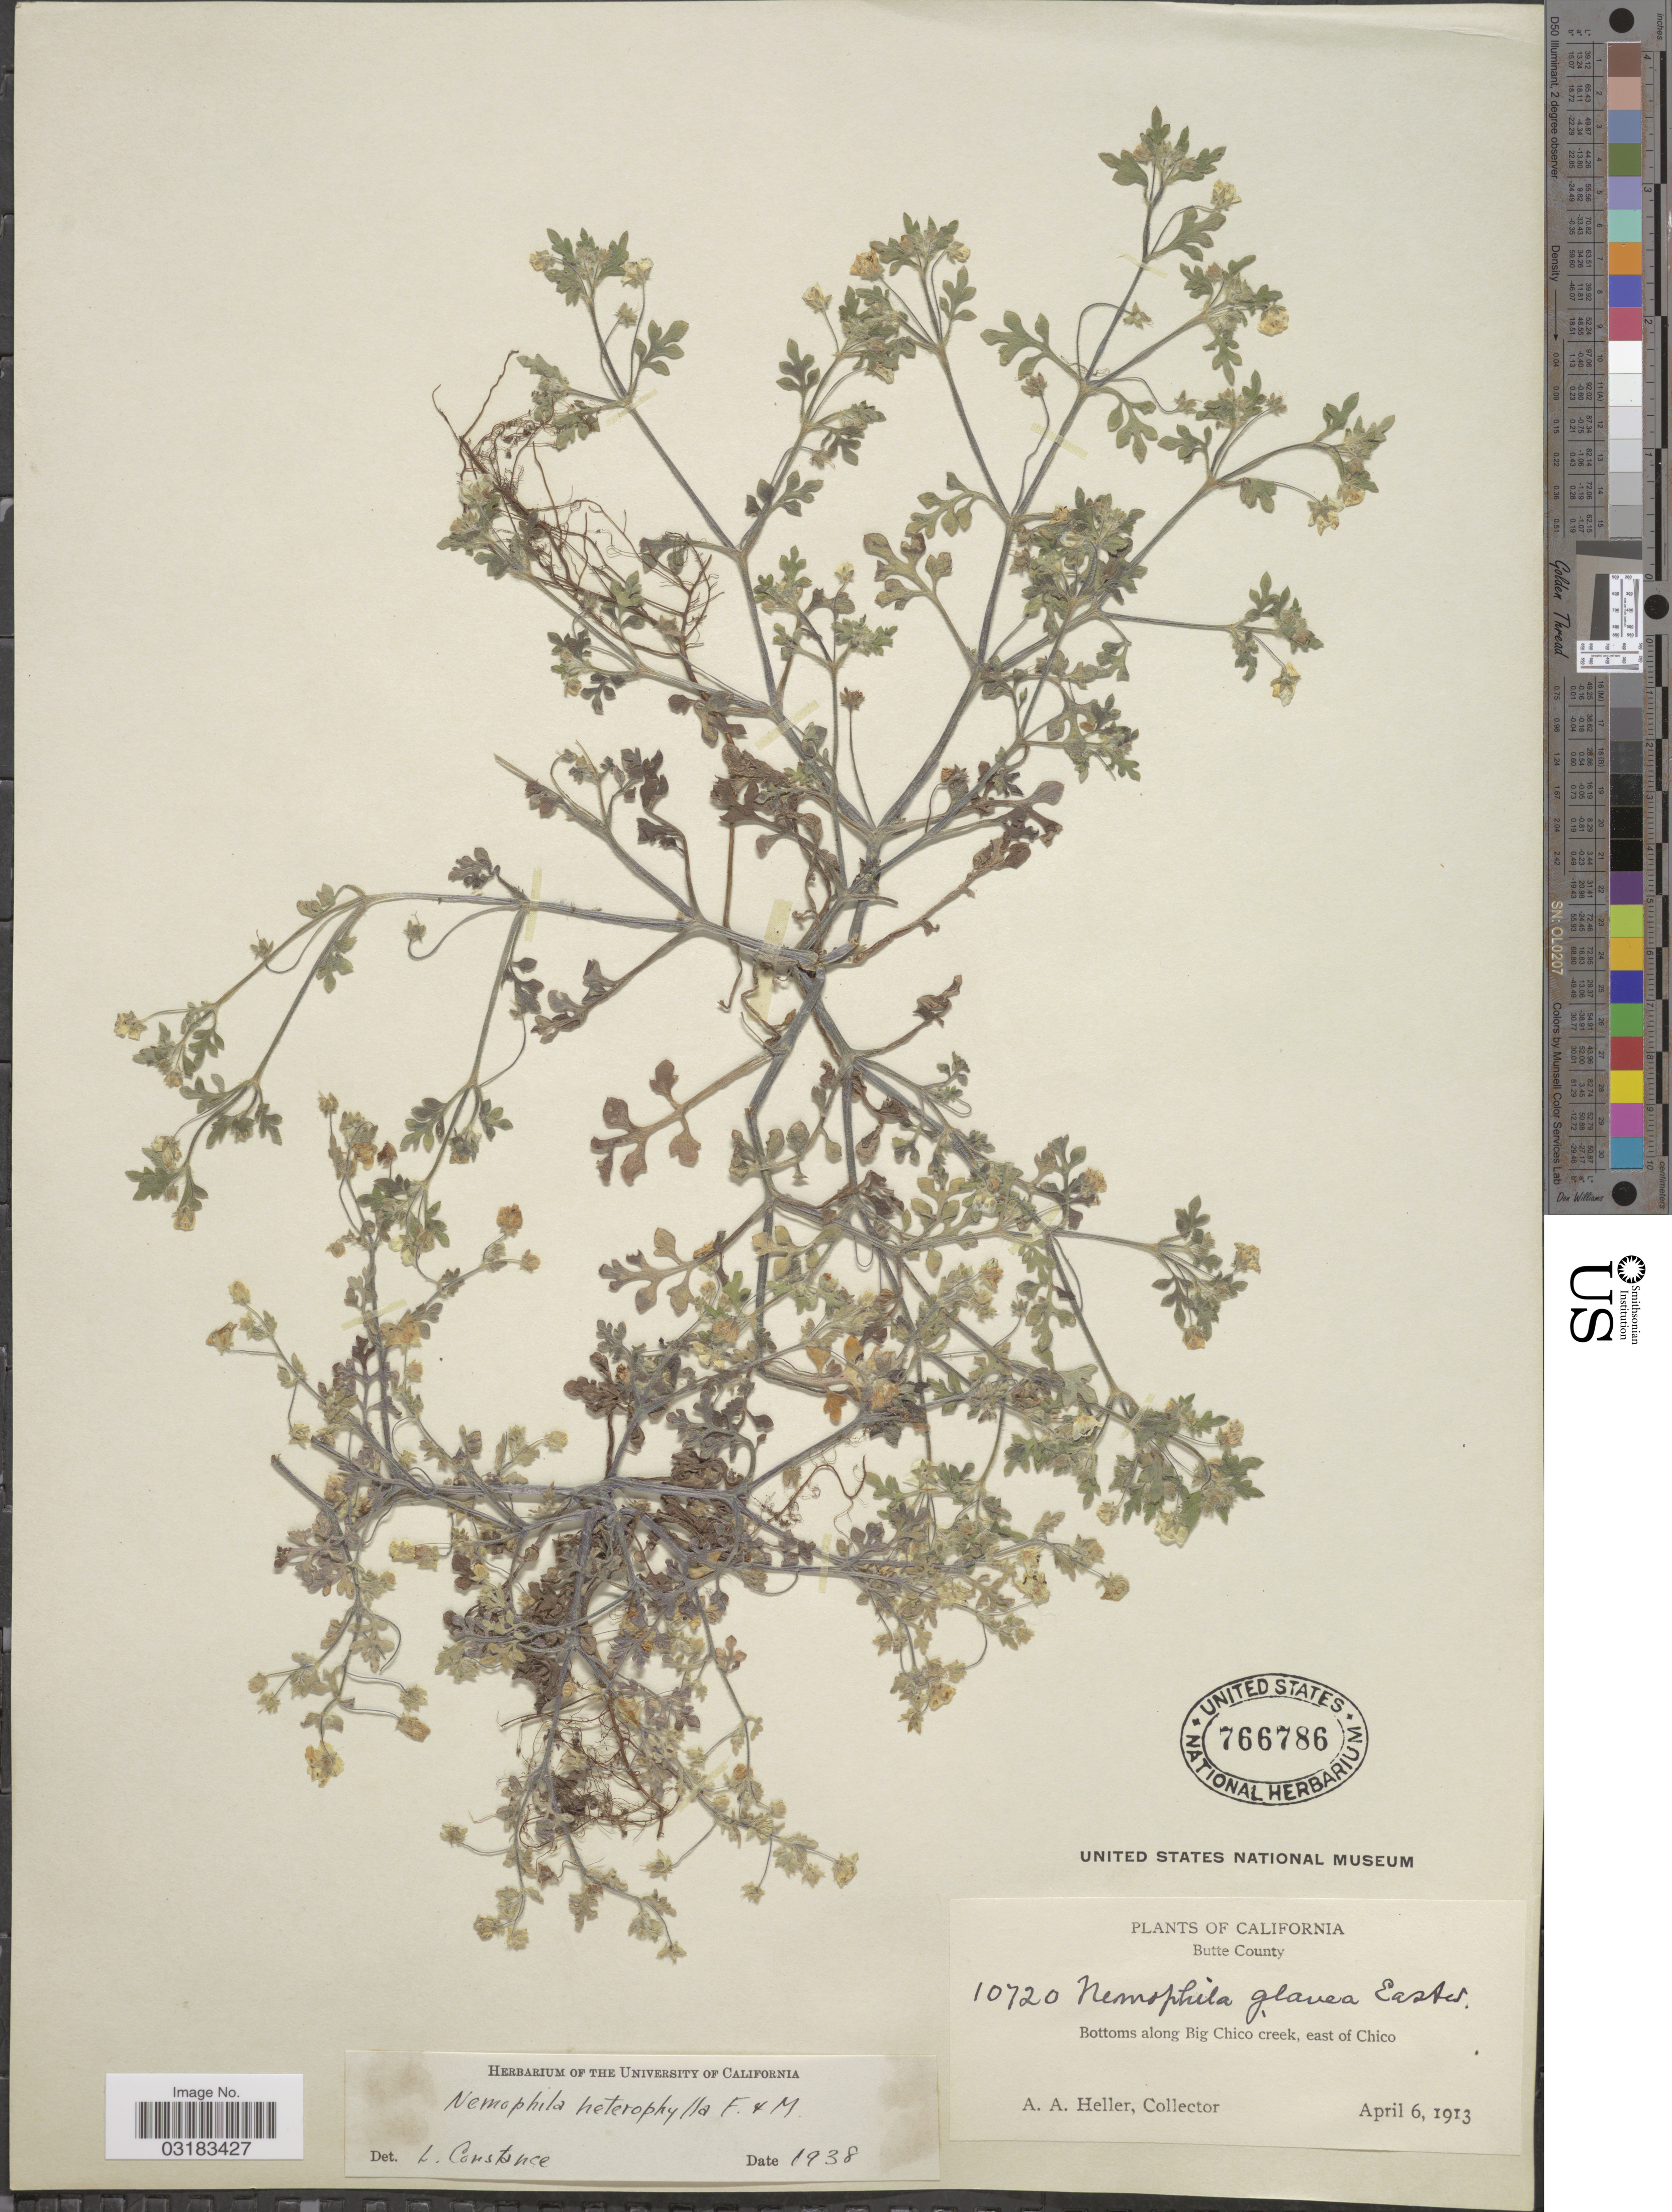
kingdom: Plantae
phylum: Tracheophyta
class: Magnoliopsida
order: Boraginales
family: Hydrophyllaceae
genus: Nemophila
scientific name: Nemophila heterophylla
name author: Fisch. & C.A. Mey.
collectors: A. A. Heller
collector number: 10720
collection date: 1913-04-06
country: United States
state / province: California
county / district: Butte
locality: Butte County. Bottoms along Big Chico creek, east of Chico.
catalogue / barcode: US 766786